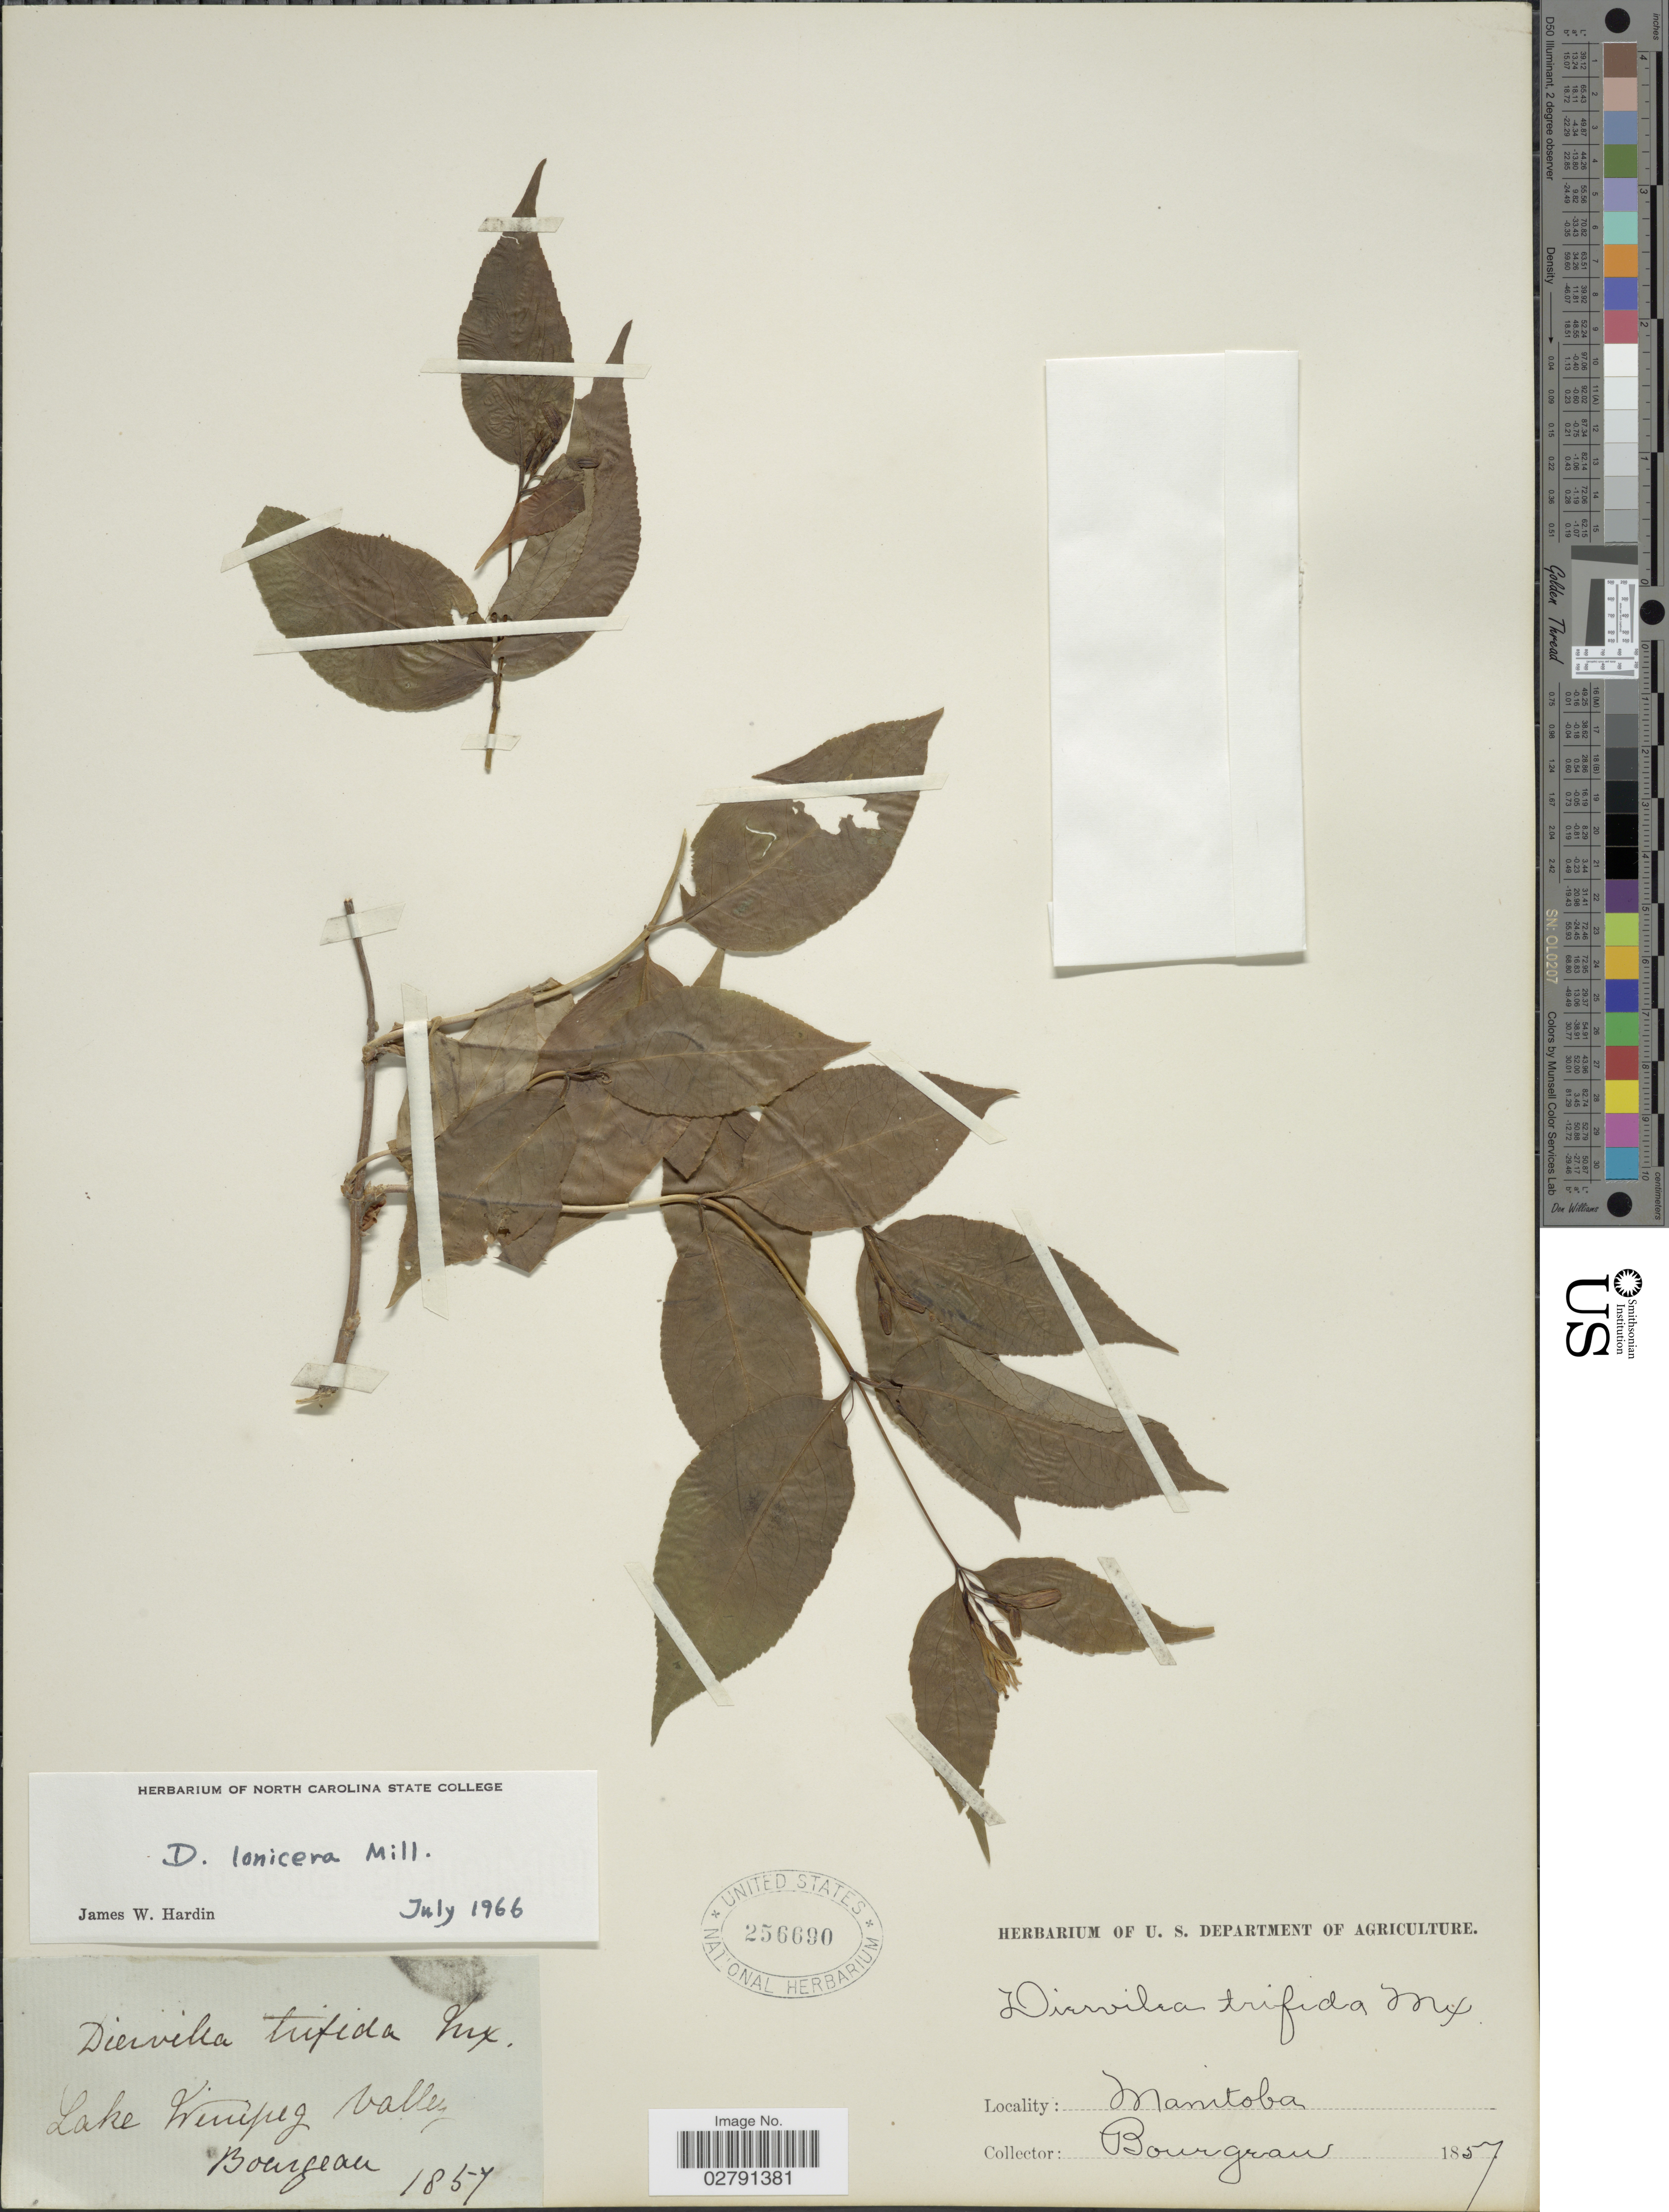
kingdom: Plantae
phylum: Tracheophyta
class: Magnoliopsida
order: Dipsacales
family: Caprifoliaceae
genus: Diervilla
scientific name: Diervilla lonicera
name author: Mill.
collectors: -. Bourgeau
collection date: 1857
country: Canada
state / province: Manitoba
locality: Lake Winnipeg Valley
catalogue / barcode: US 256690